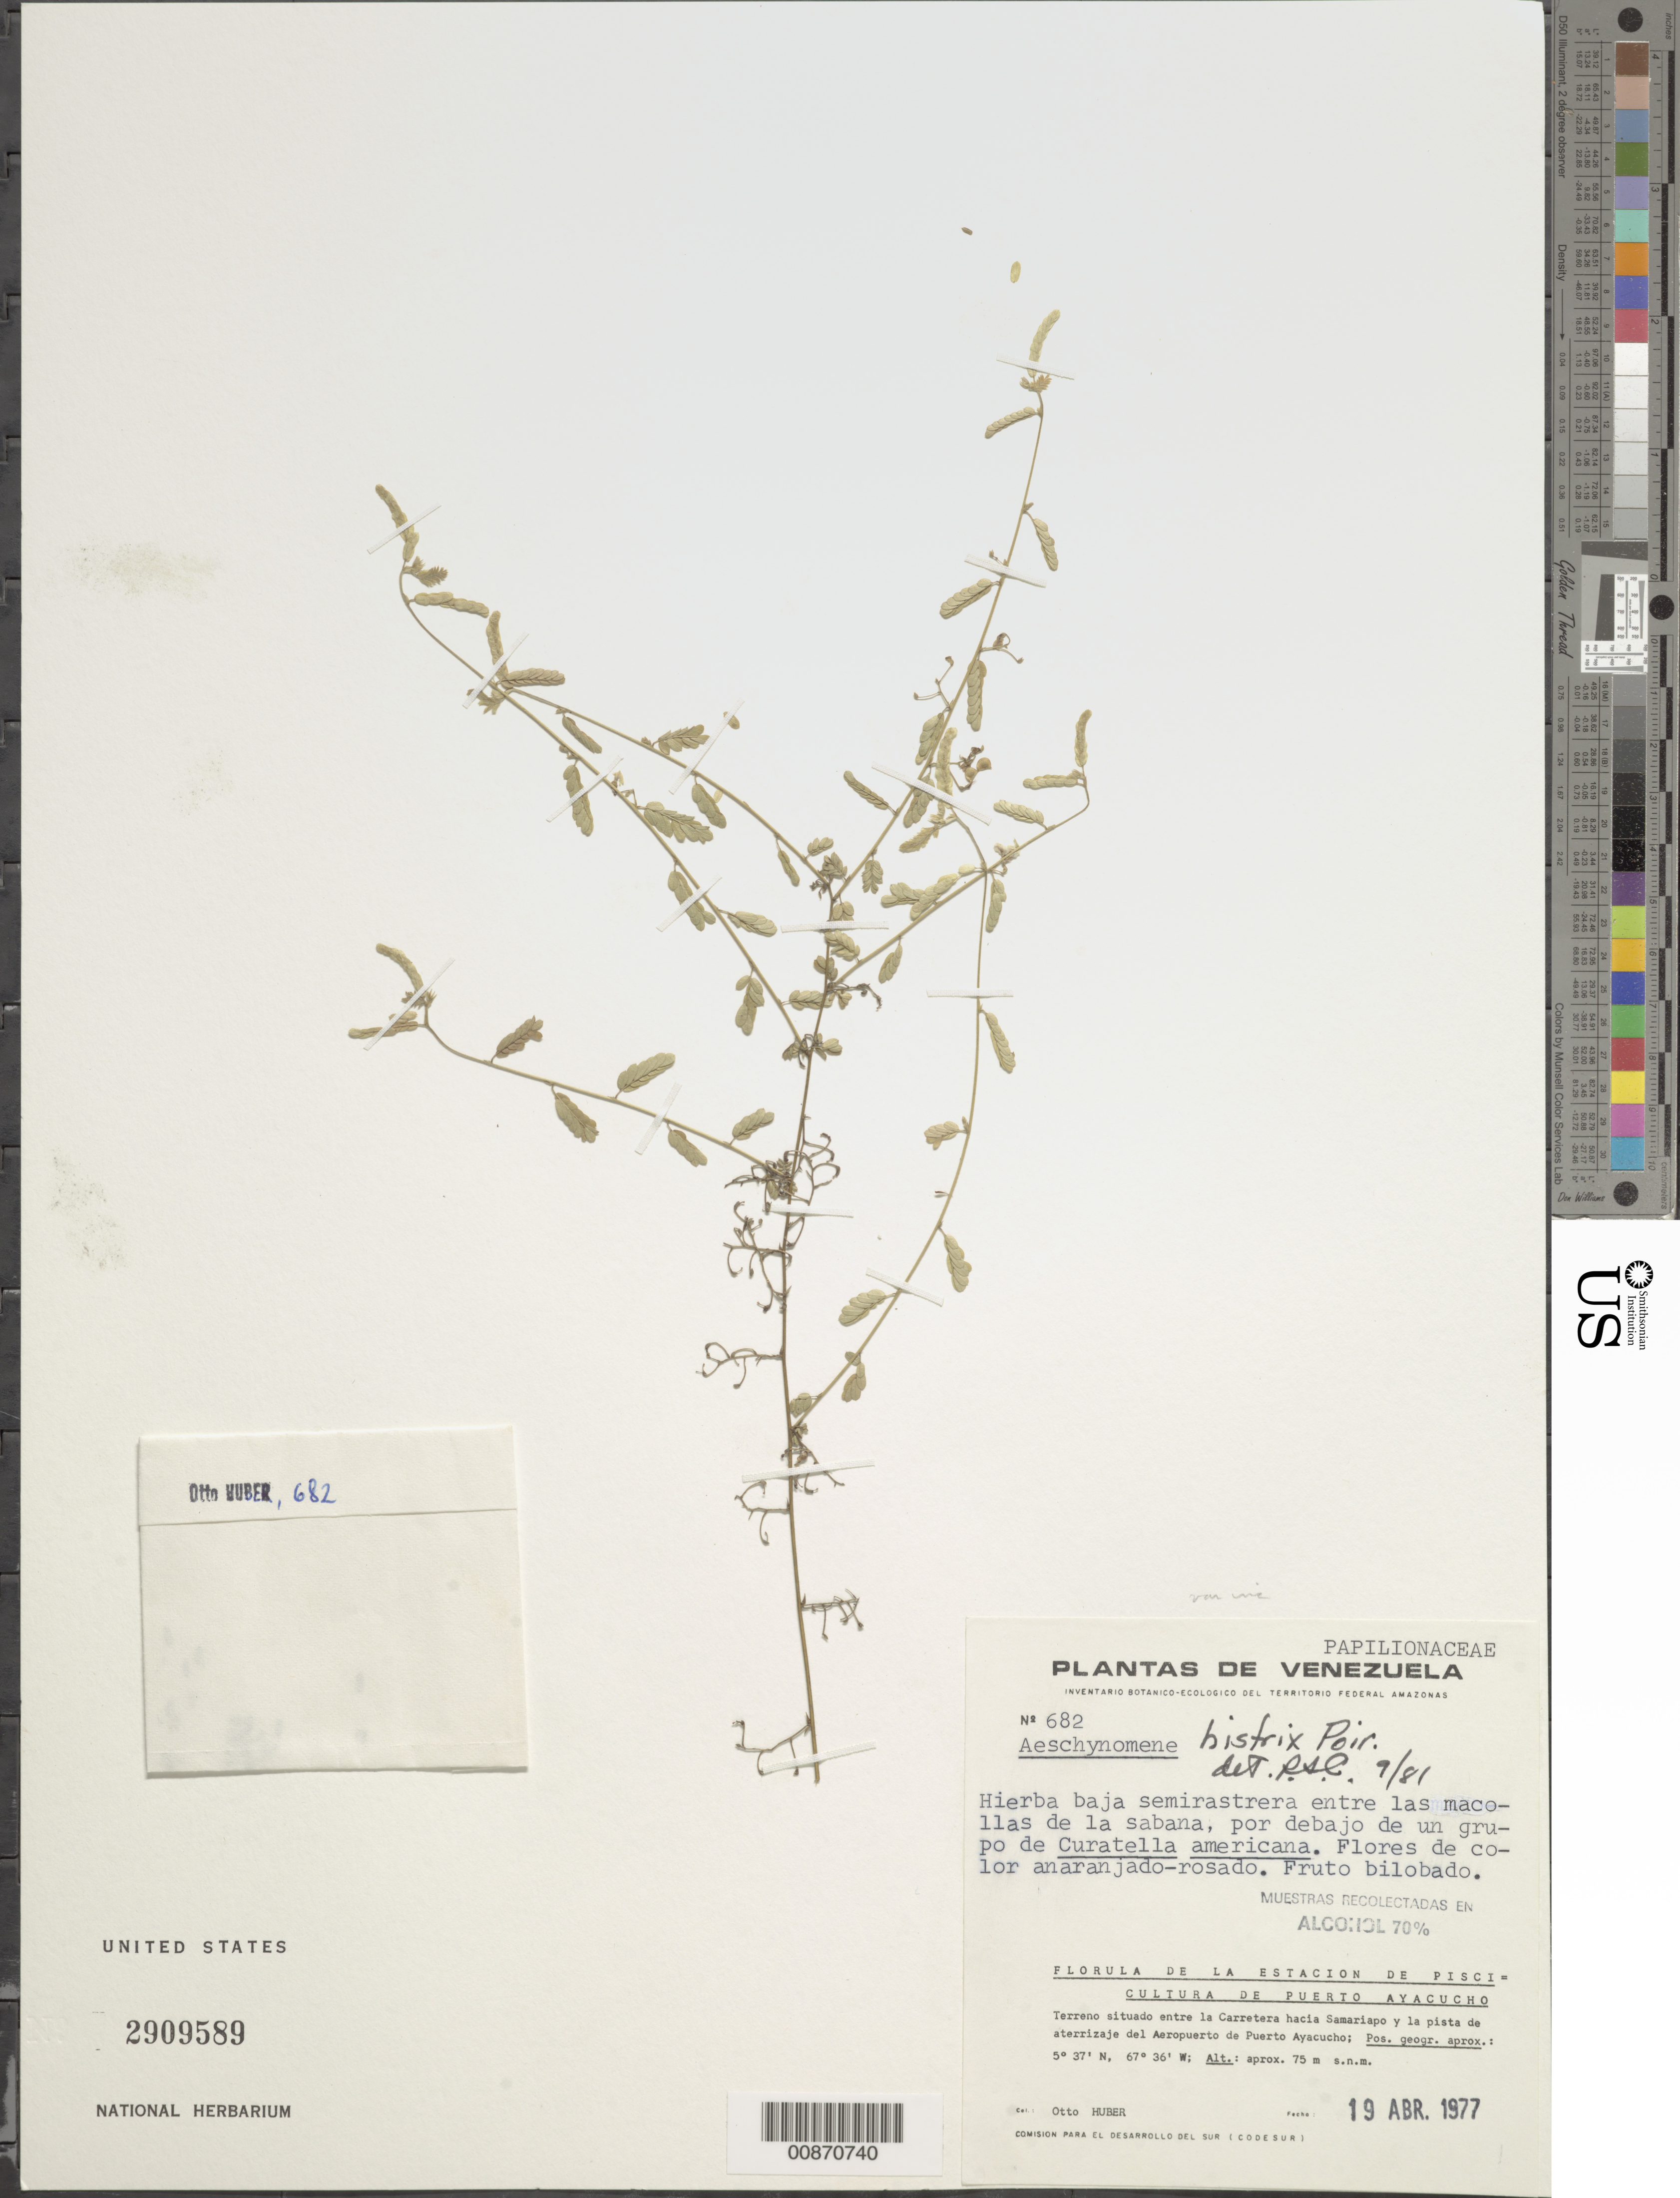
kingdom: Plantae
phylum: Tracheophyta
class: Magnoliopsida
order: Fabales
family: Fabaceae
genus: Aeschynomene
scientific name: Aeschynomene histrix var. incana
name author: Benth.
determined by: Cowan, R. S.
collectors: O. Huber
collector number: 682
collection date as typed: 19-Apr-77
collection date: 1977-04-19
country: Venezuela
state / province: Amazonas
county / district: Atures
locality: Puerto Ayacucho, carretera hacia Samariapo y la pista de aterrizaje del Aeropuerto de Puerto Ayacucho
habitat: Entre las macollas de la sabana, por debajo de un grupo de Curatella americana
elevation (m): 75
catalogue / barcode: US 2909589